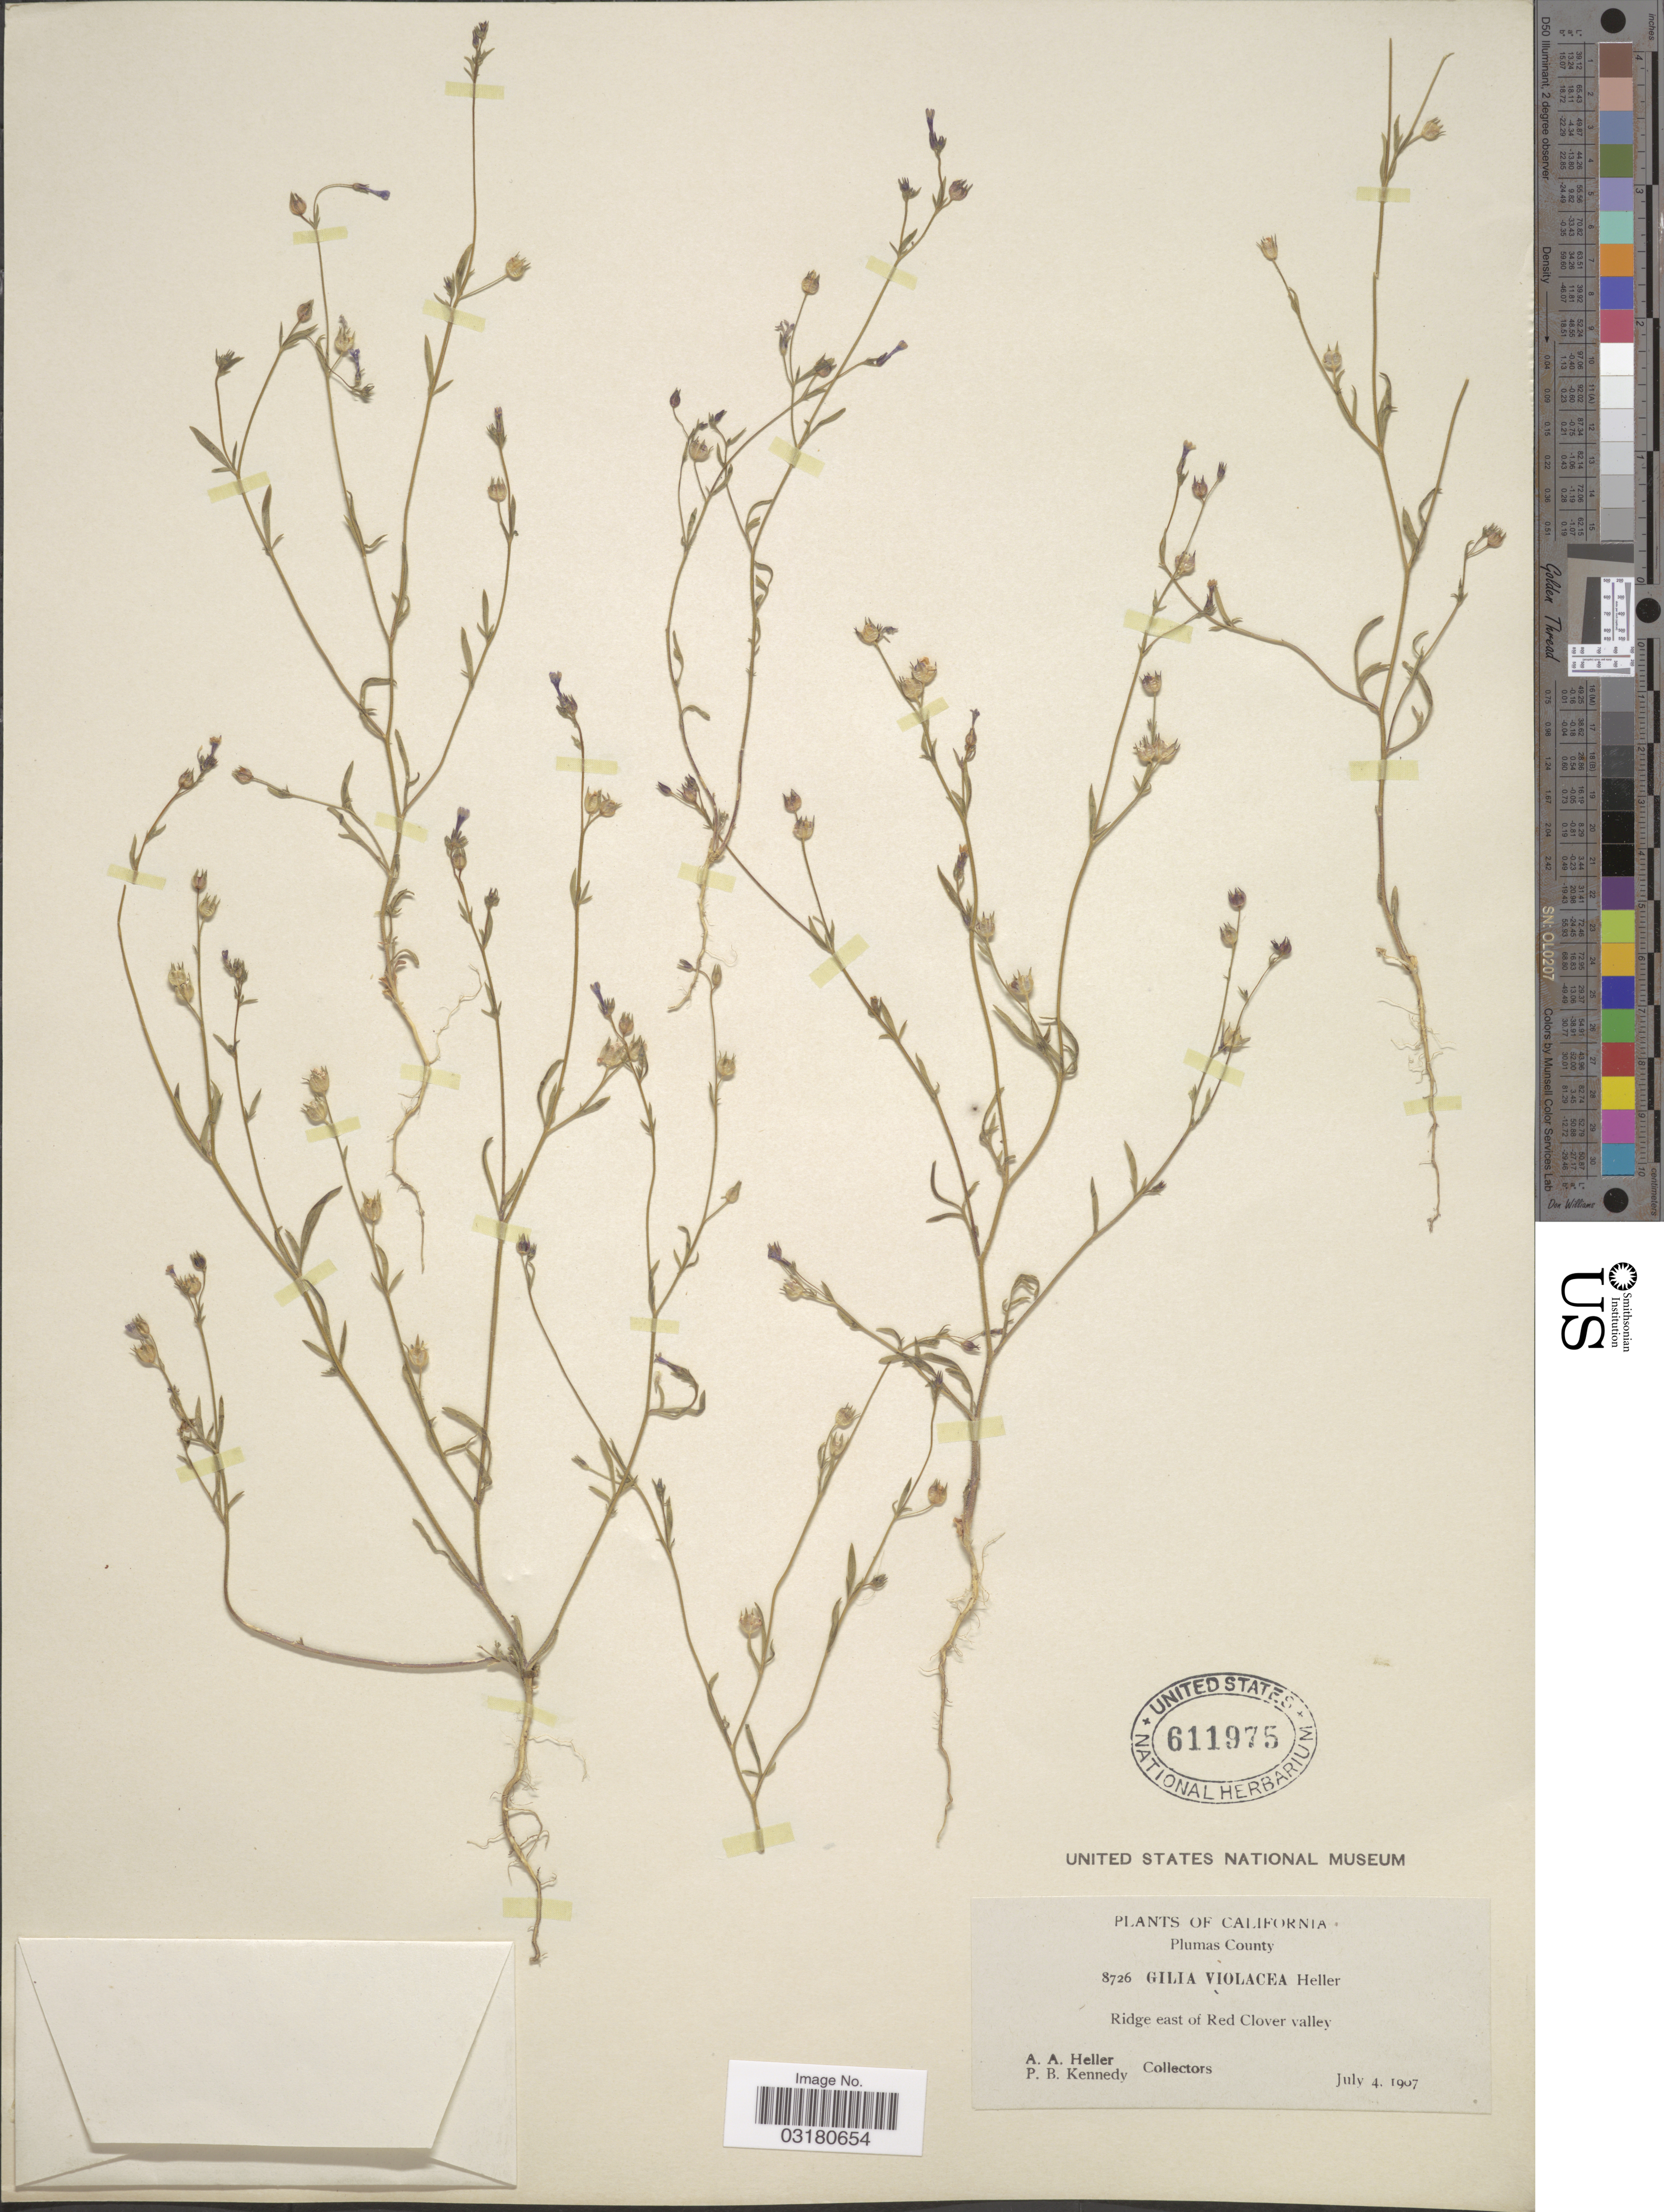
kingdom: Plantae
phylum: Tracheophyta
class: Magnoliopsida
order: Ericales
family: Polemoniaceae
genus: Allophyllum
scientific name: Allophyllum violaceum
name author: (A. Heller) A.D. Grant & V.E. Grant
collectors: A. A. Heller & P. B. Kennedy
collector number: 8726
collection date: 1907-07-04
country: United States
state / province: California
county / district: Plumas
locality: Plumas County. Ridge east of Red Clover valley.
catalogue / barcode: US 611975